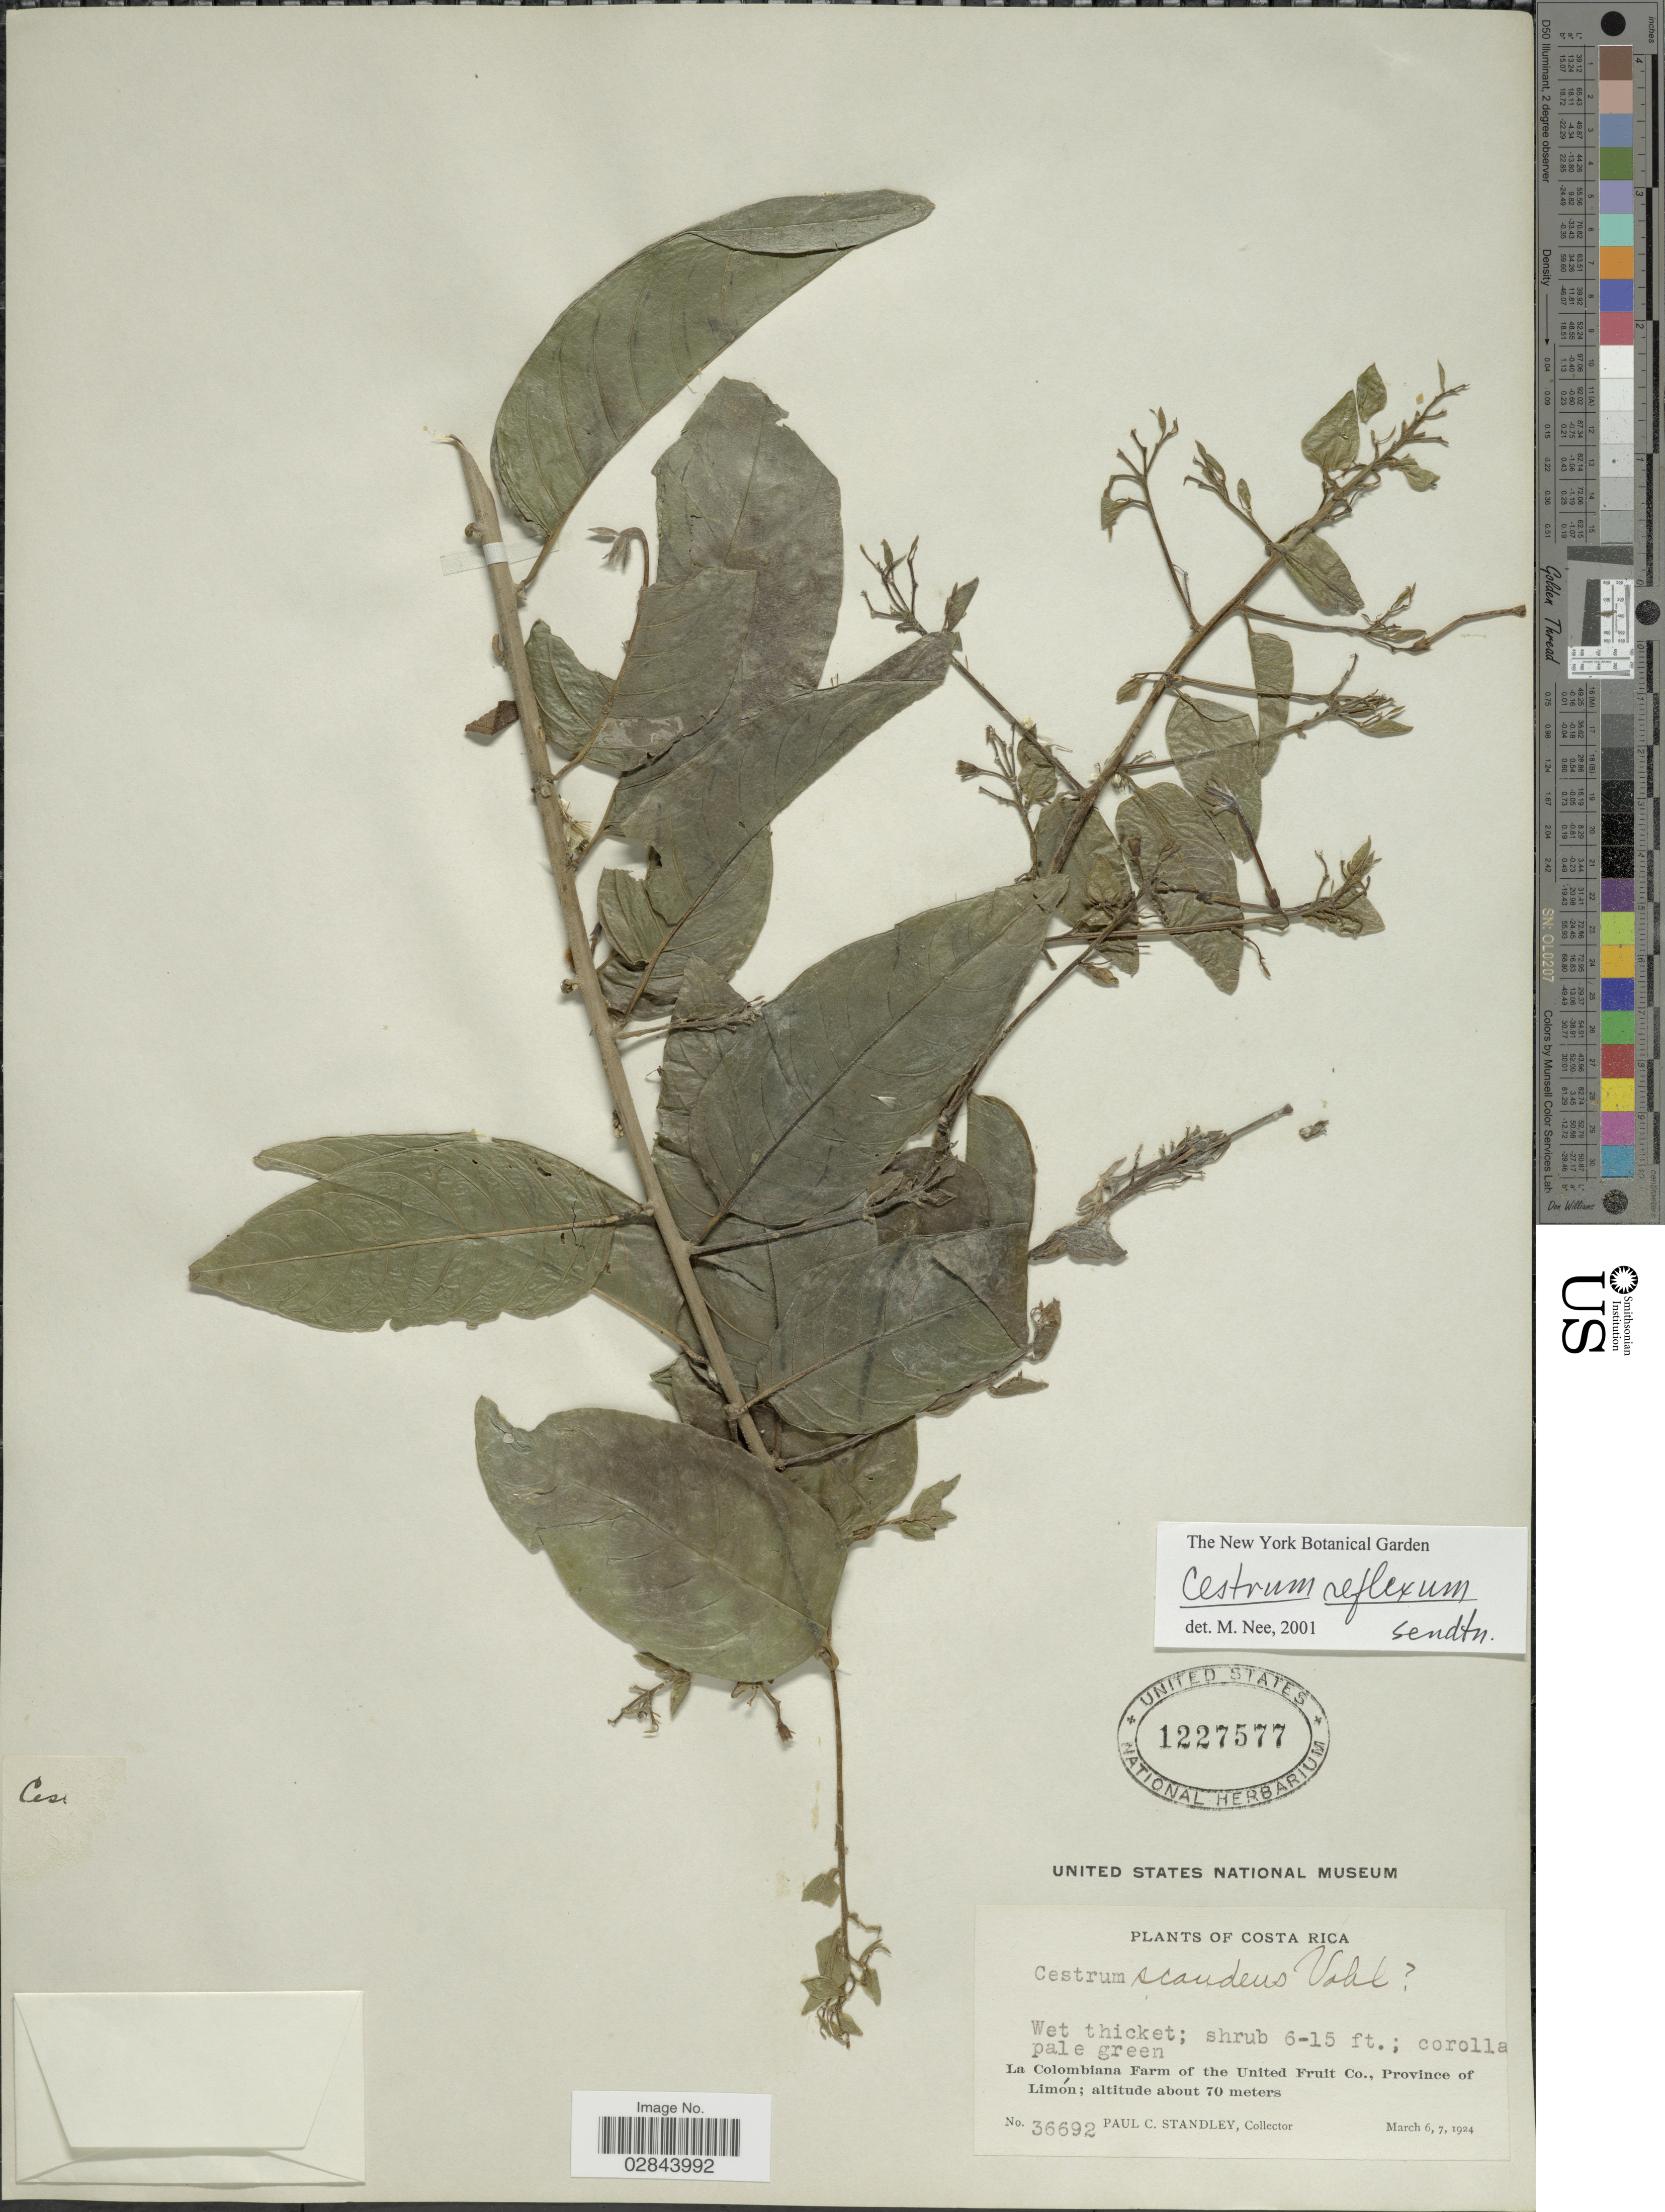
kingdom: Plantae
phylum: Tracheophyta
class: Magnoliopsida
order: Solanales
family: Solanaceae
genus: Cestrum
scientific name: Cestrum reflexum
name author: Sendtn.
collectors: P. C. Standley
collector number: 36692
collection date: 1924-03-06/1924-03-07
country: Costa Rica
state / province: Limón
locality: La Colombiana Farm of the United Fruit Co.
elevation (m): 70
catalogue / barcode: US 1227577